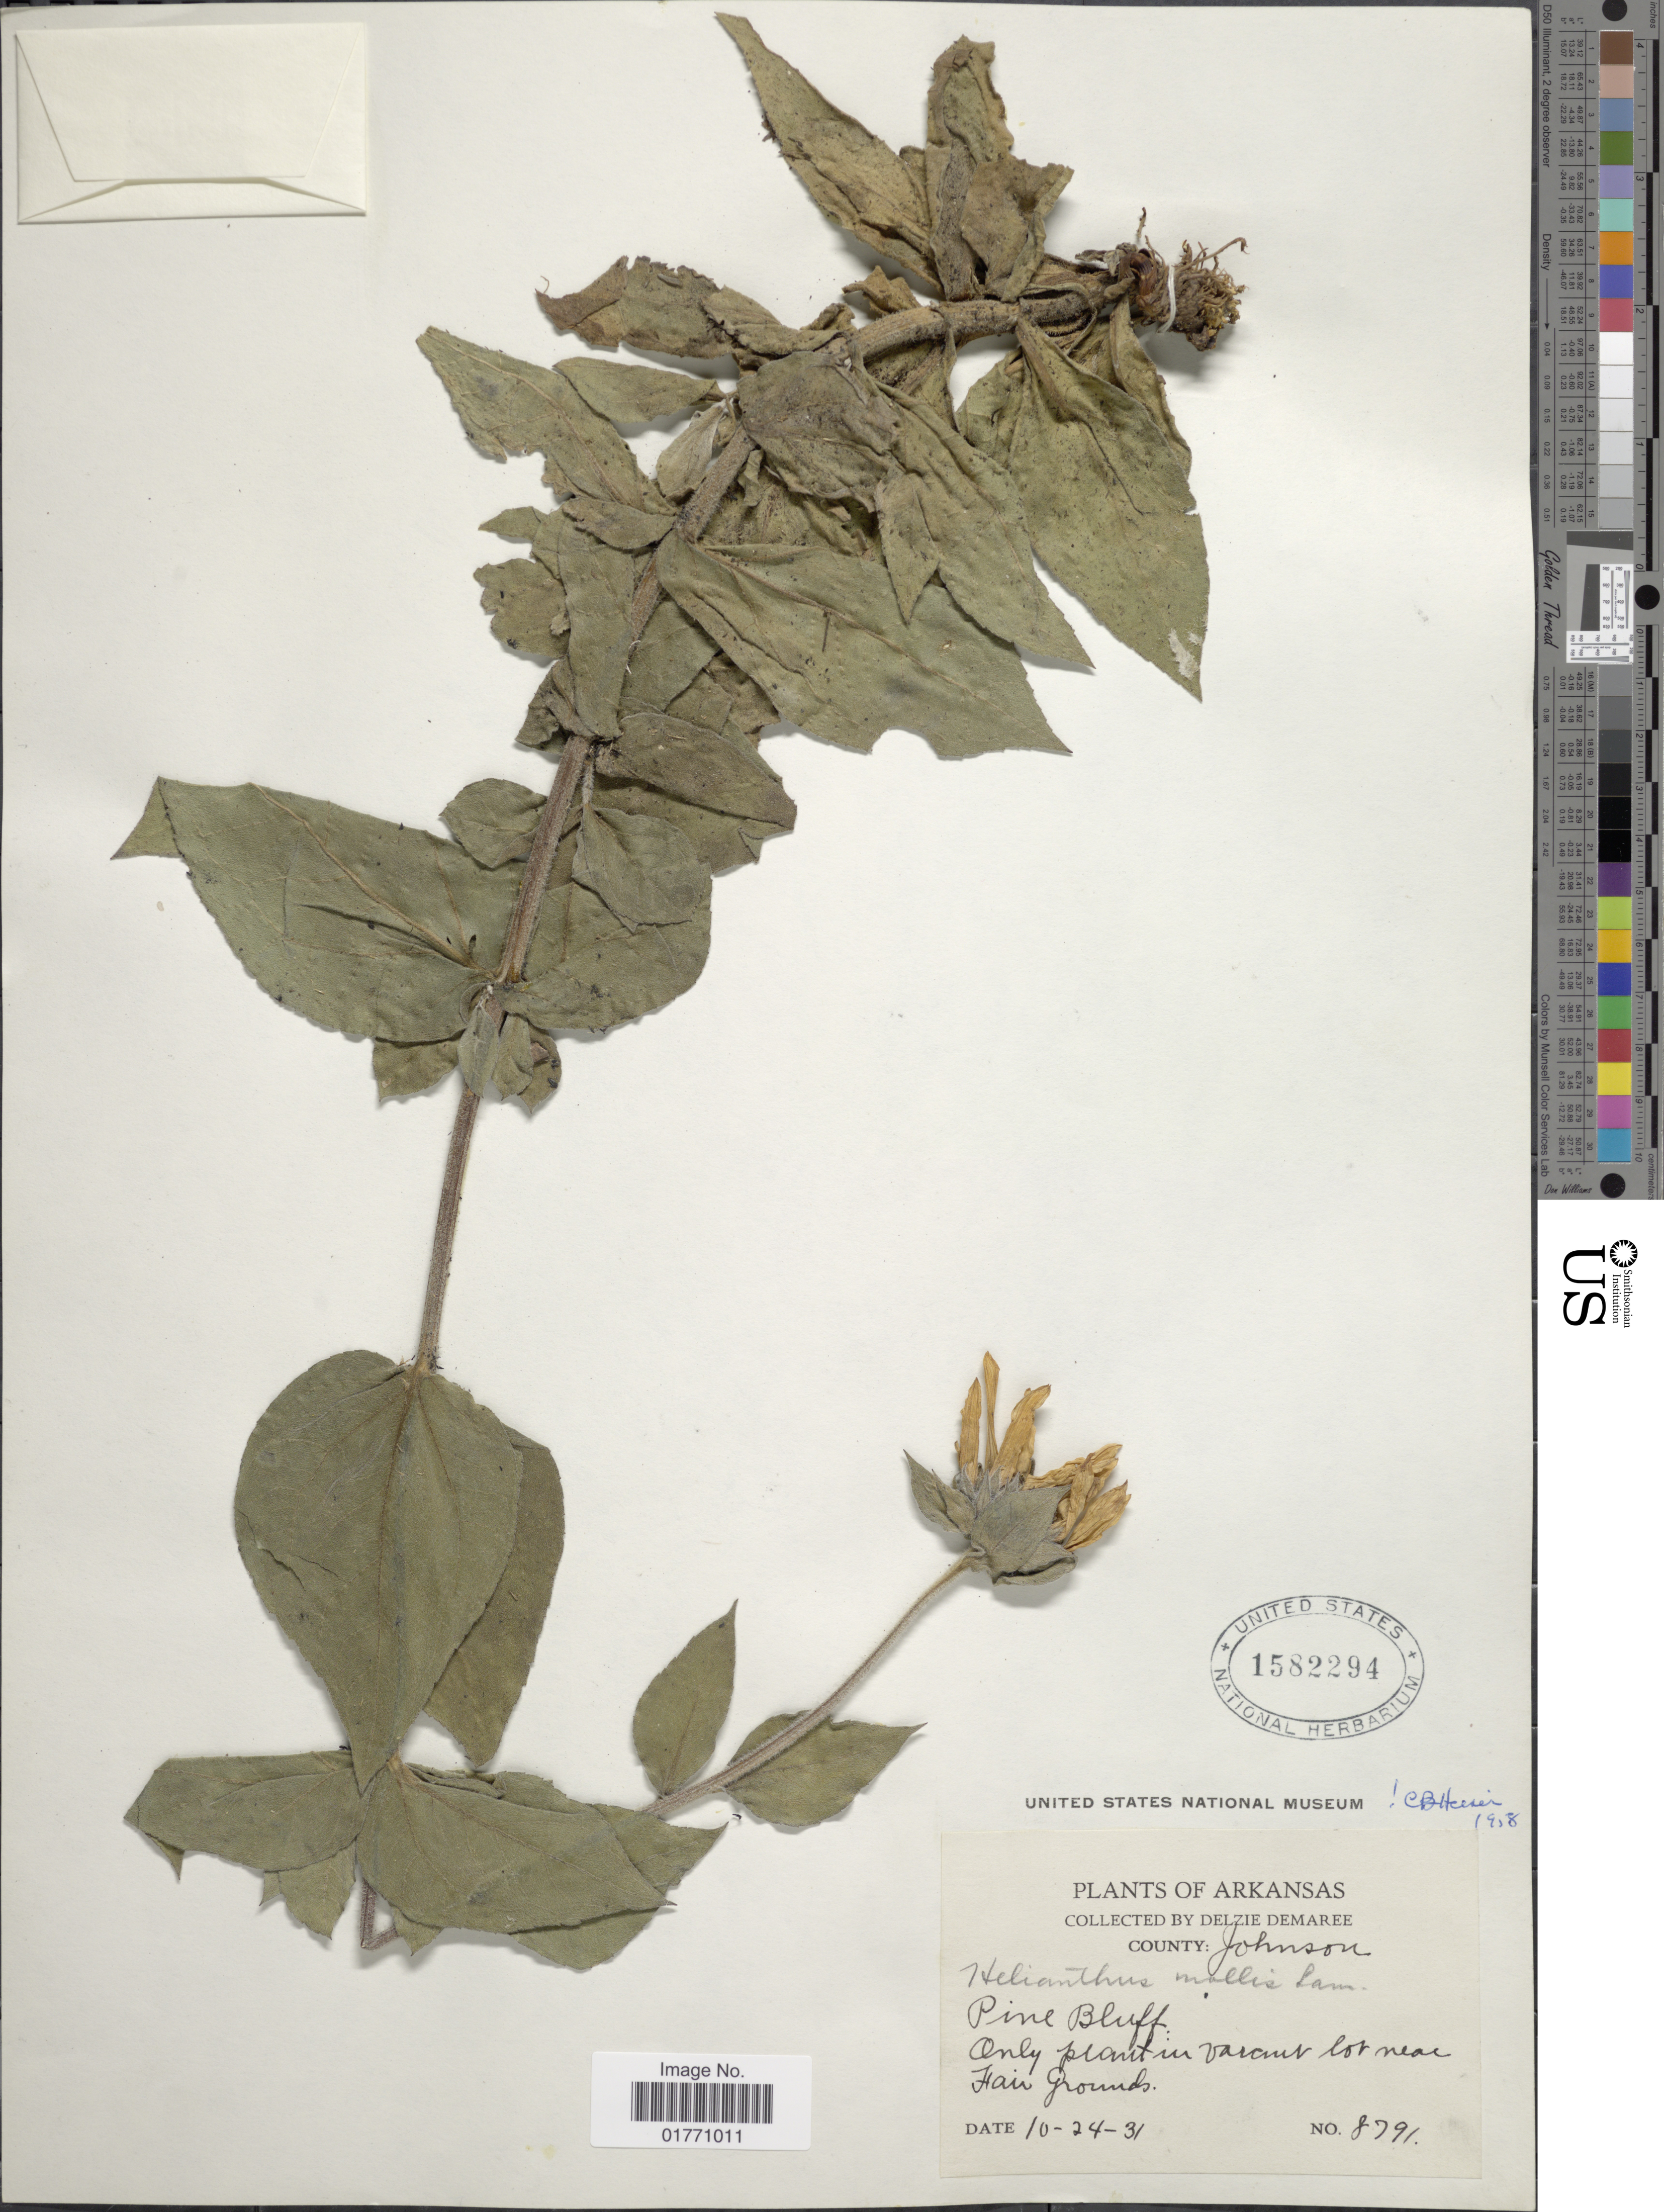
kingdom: Plantae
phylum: Tracheophyta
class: Magnoliopsida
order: Asterales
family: Asteraceae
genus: Helianthus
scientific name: Helianthus mollis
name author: Lam.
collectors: D. Demaree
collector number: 879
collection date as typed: Transcribed d/m/y: 24/10/31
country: United States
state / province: Arkansas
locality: County: Johnson, Pine Bluff.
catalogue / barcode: US 1582294